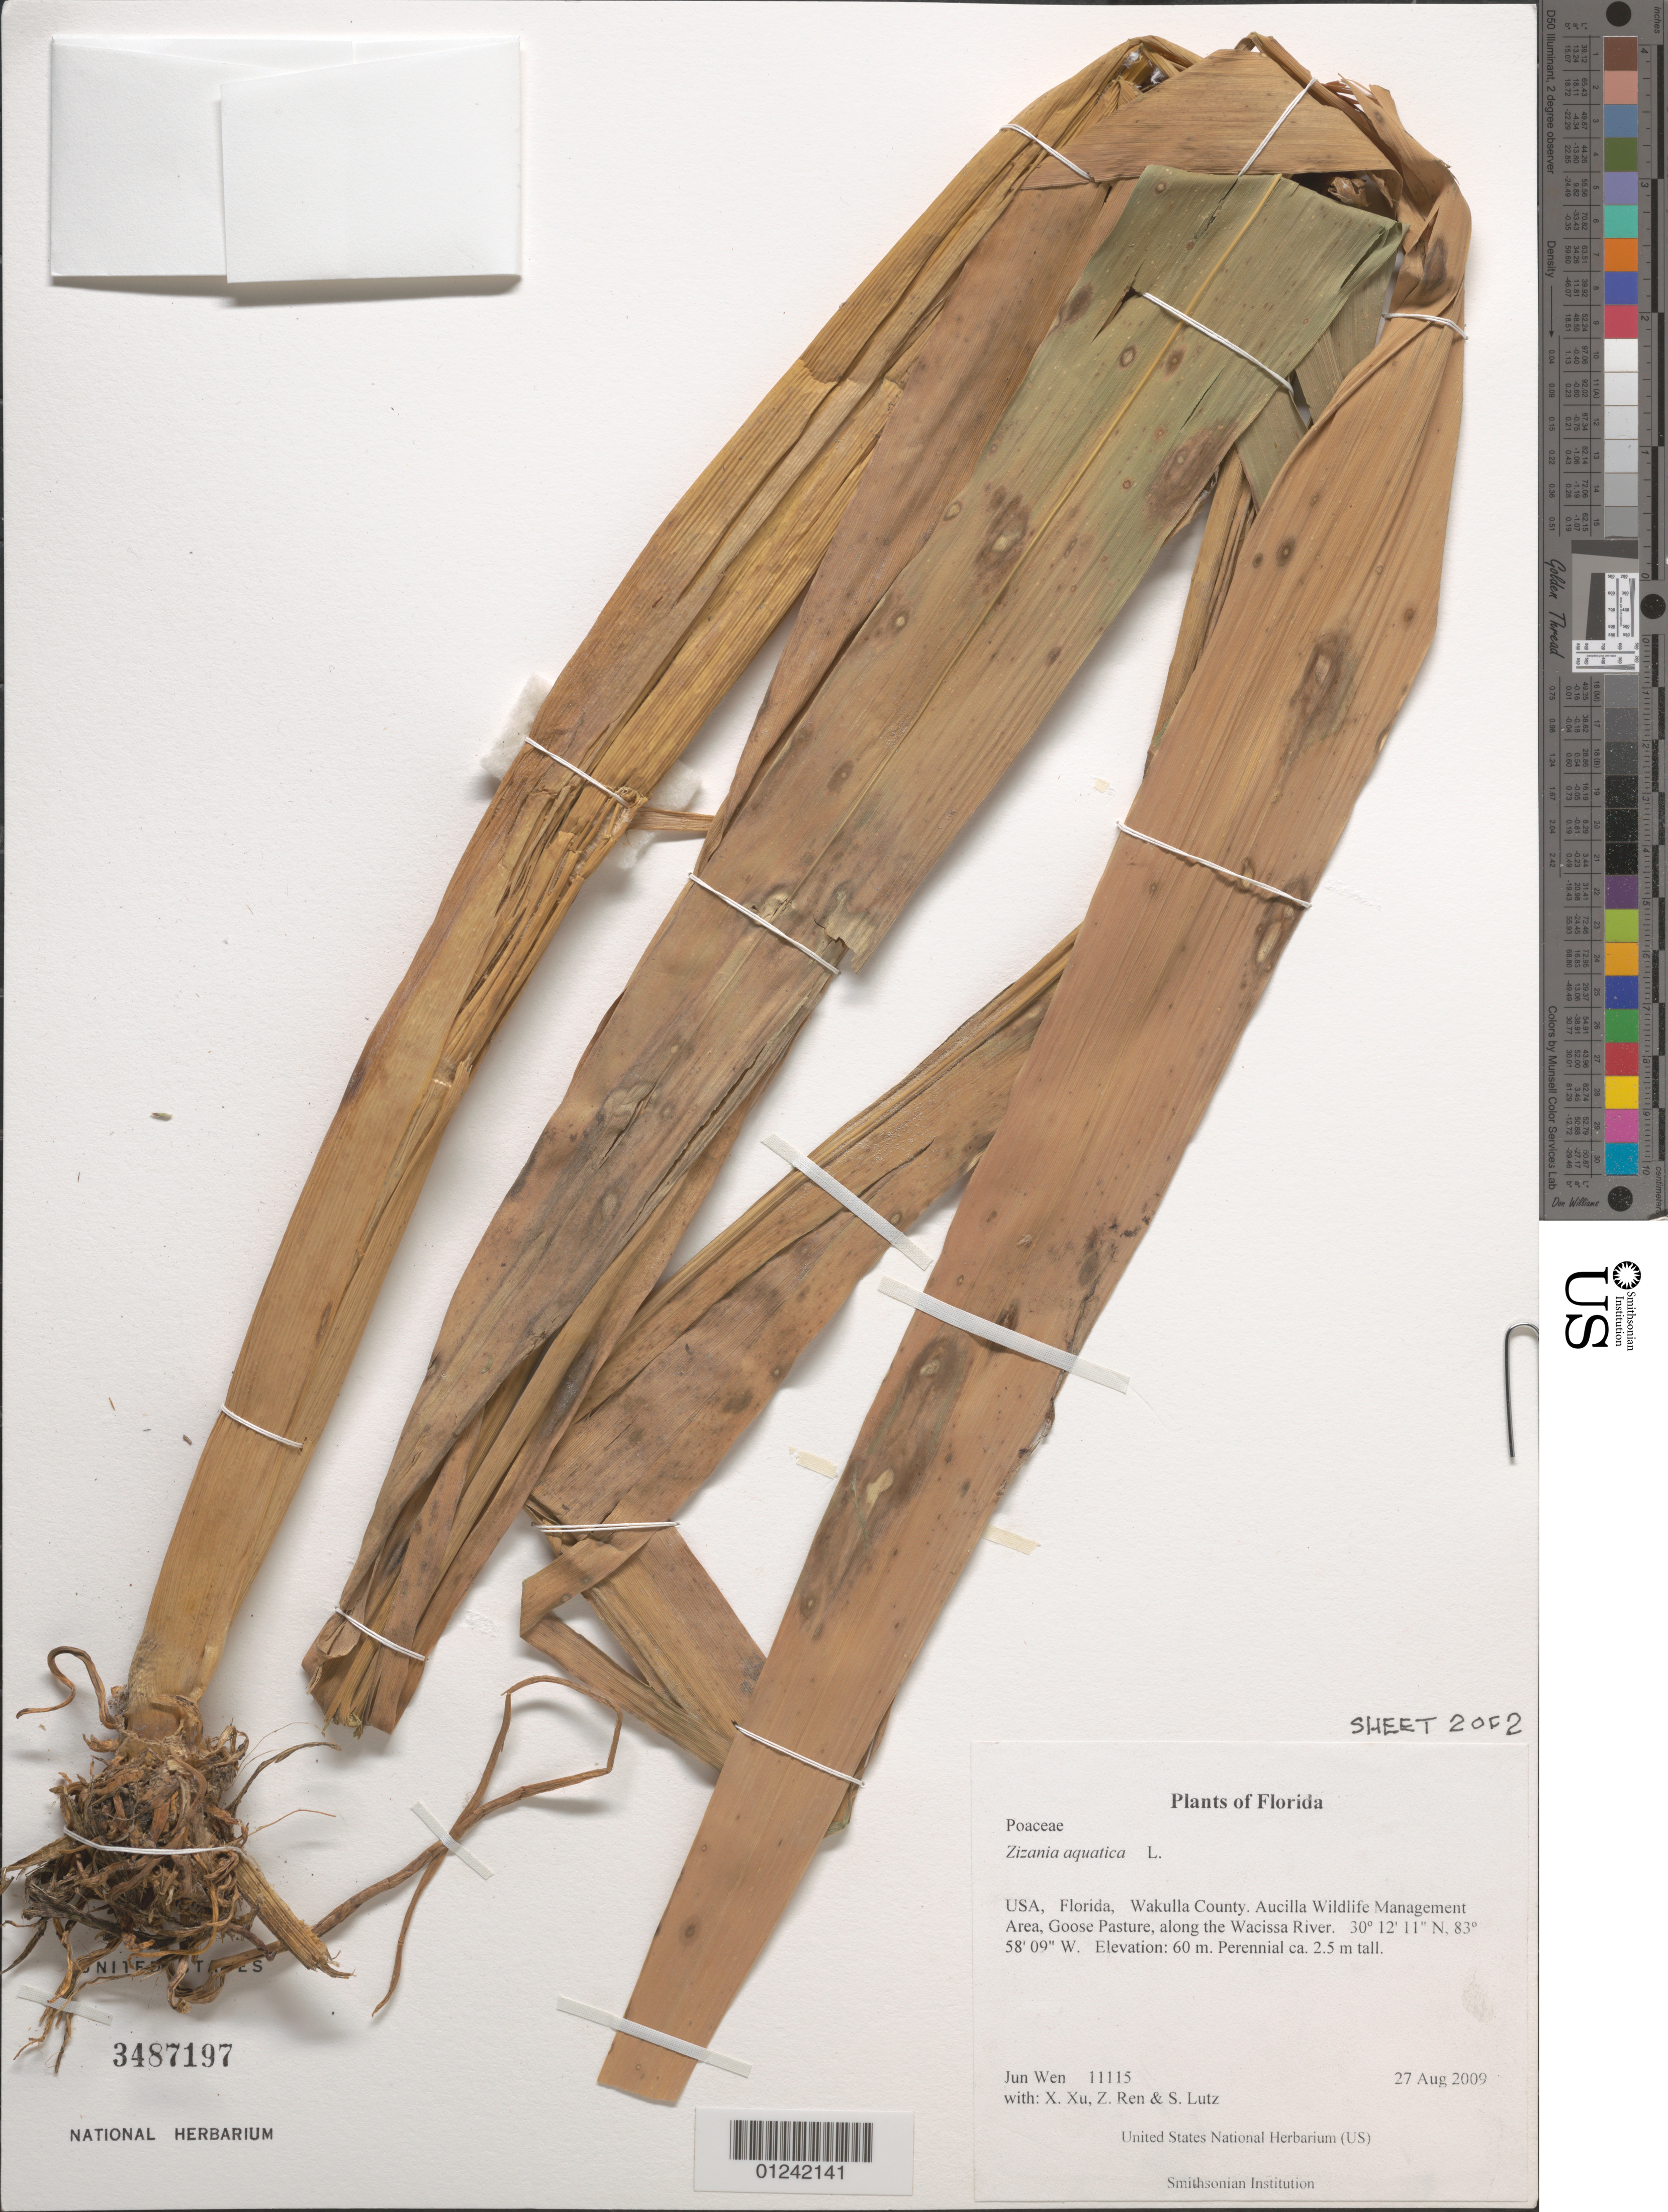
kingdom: Plantae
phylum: Tracheophyta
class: Liliopsida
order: Poales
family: Poaceae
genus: Zizania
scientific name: Zizania aquatica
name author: L.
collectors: J. Wen, X. Xu, Z. Ren & S. Lutz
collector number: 11115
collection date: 2009-08-27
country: United States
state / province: Florida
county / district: Wakulla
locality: Aucilla Wildlife Management Area, Goose Pasture, along the Wacissa River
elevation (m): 60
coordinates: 30 12 10.8 N, 83 58 09.2 W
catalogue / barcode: US 3487197